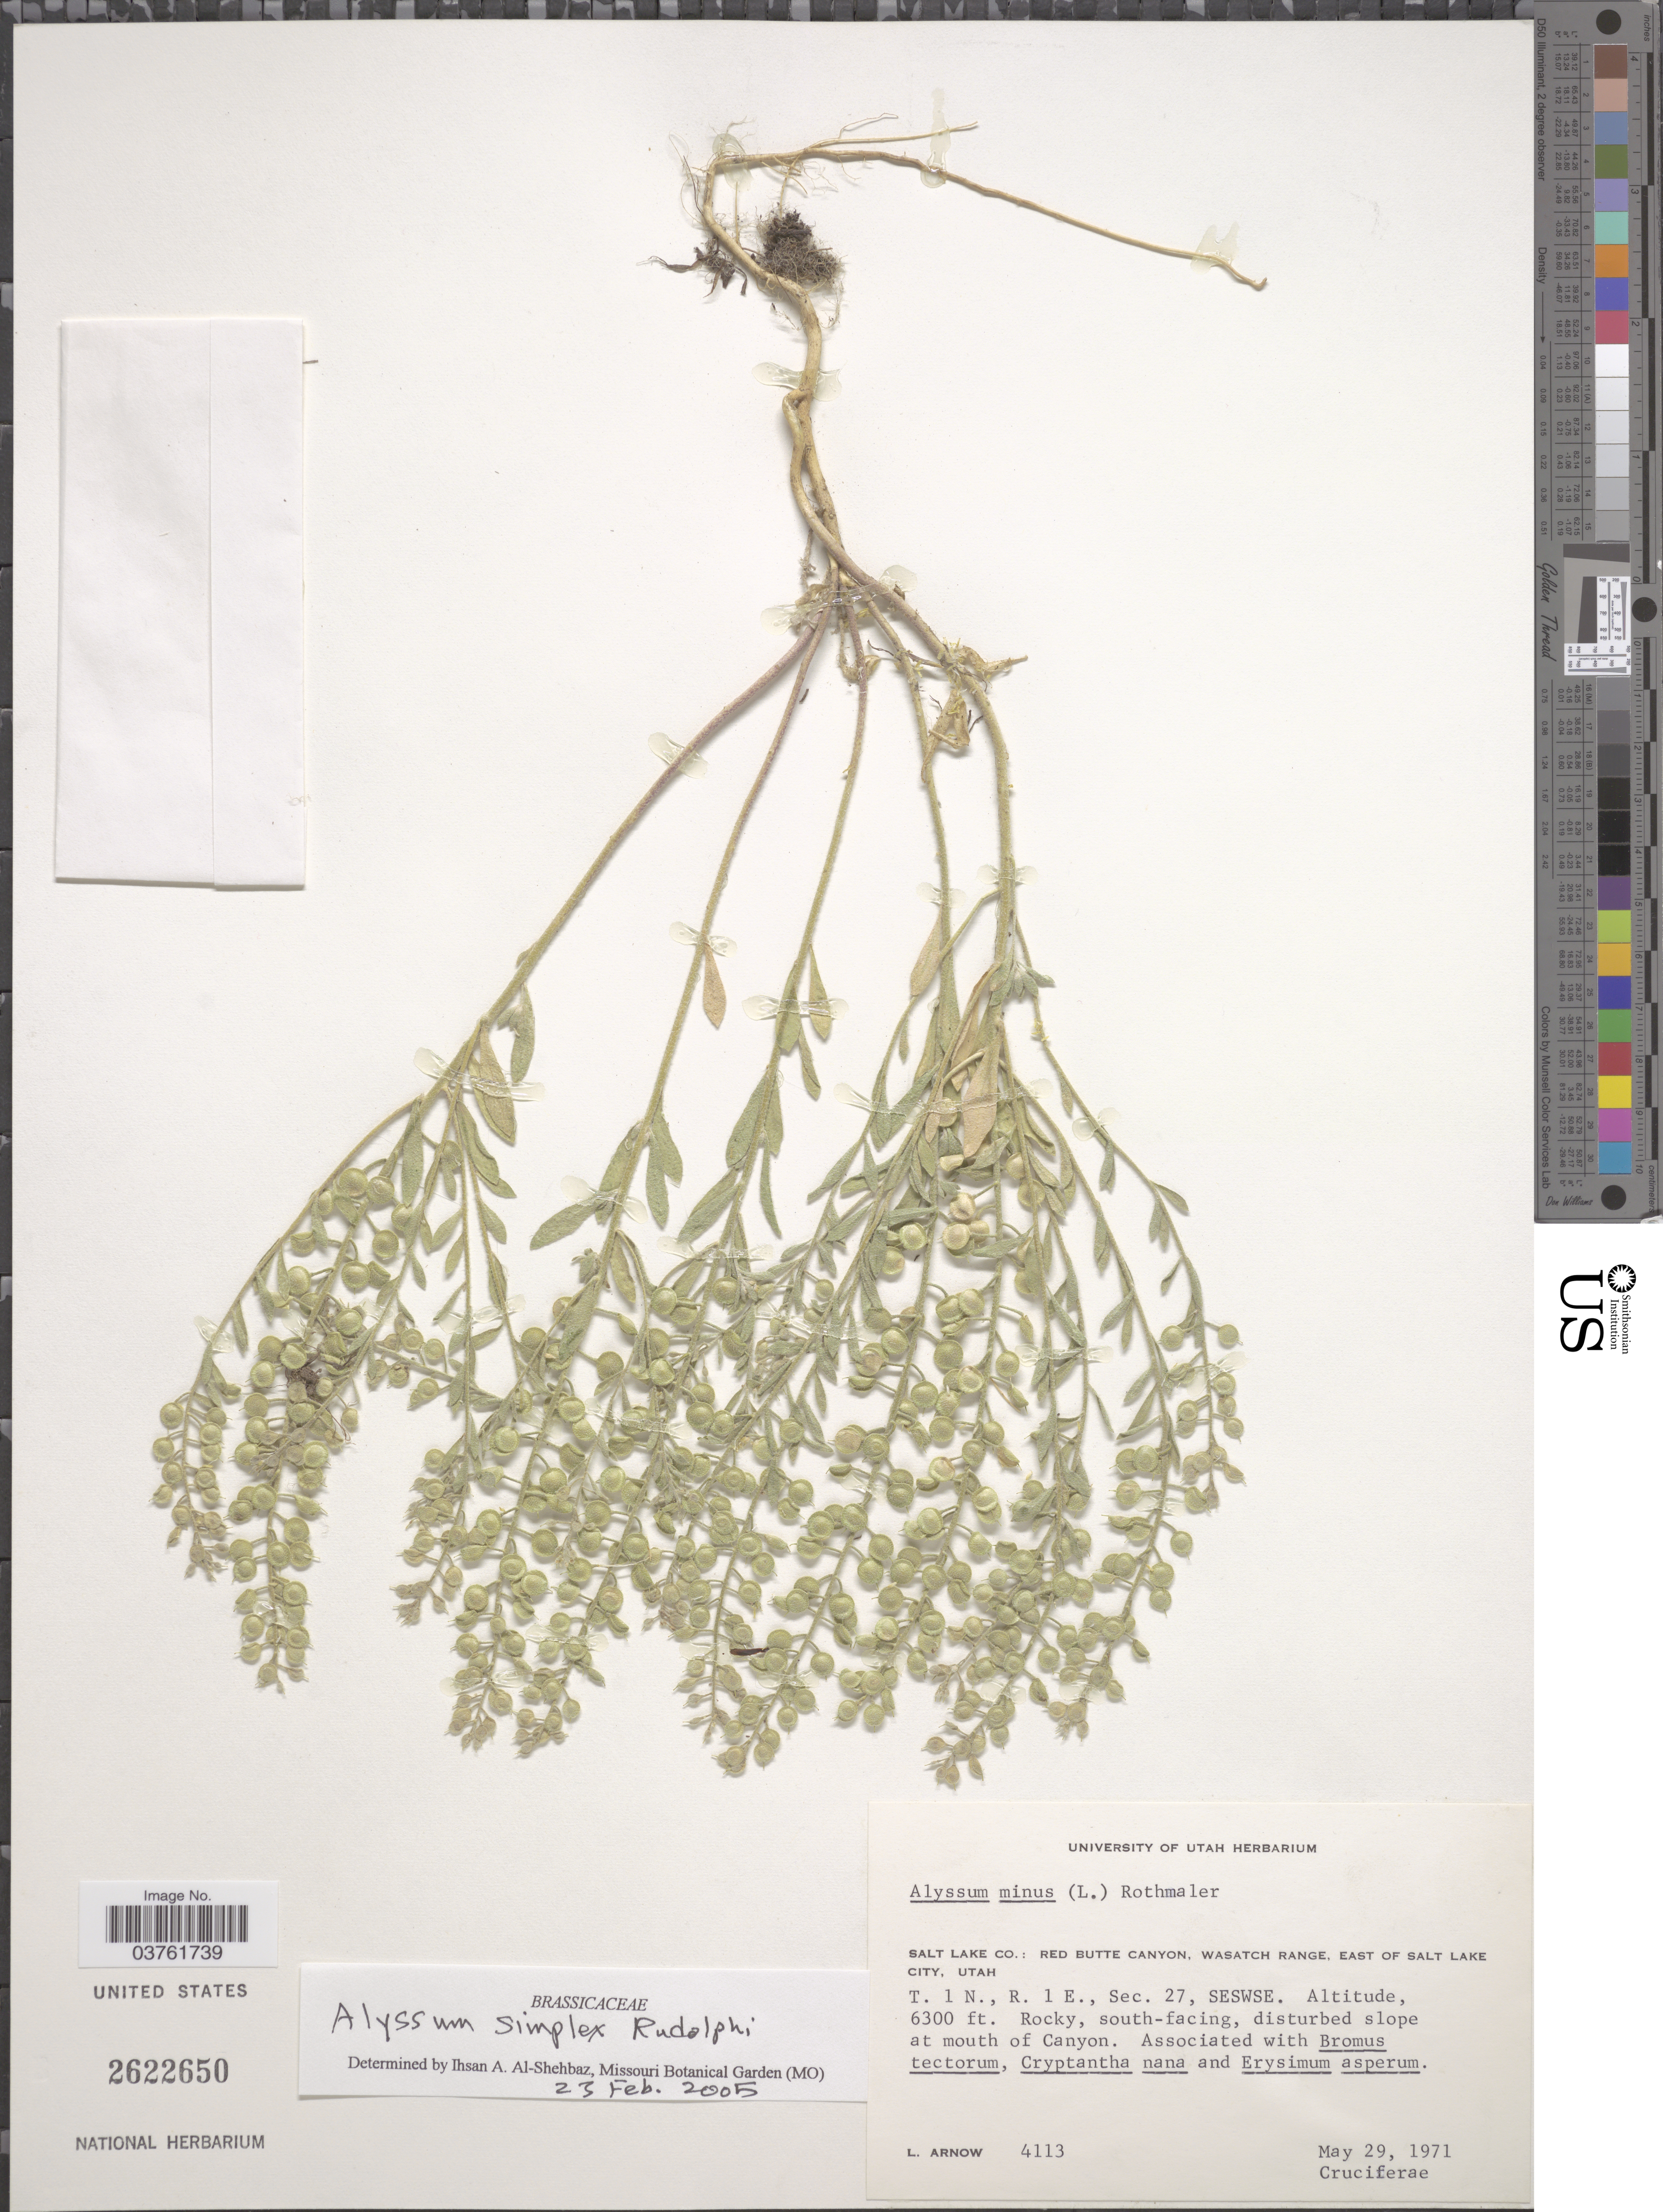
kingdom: Plantae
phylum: Tracheophyta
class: Magnoliopsida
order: Brassicales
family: Brassicaceae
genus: Alyssum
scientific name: Alyssum simplex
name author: Rudolphi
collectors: L. Arnow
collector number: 4113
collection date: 1971-05-29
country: United States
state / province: Utah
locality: Salt Lake Co.: Red Butte Canyon, Wasatch Range, East of salt Lake City. T. 1 N, R. 1 E., Sec. 27, SESWSE. Rocky, south-facing, disturbed slope at mouth of Canyon.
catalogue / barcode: US 2622650